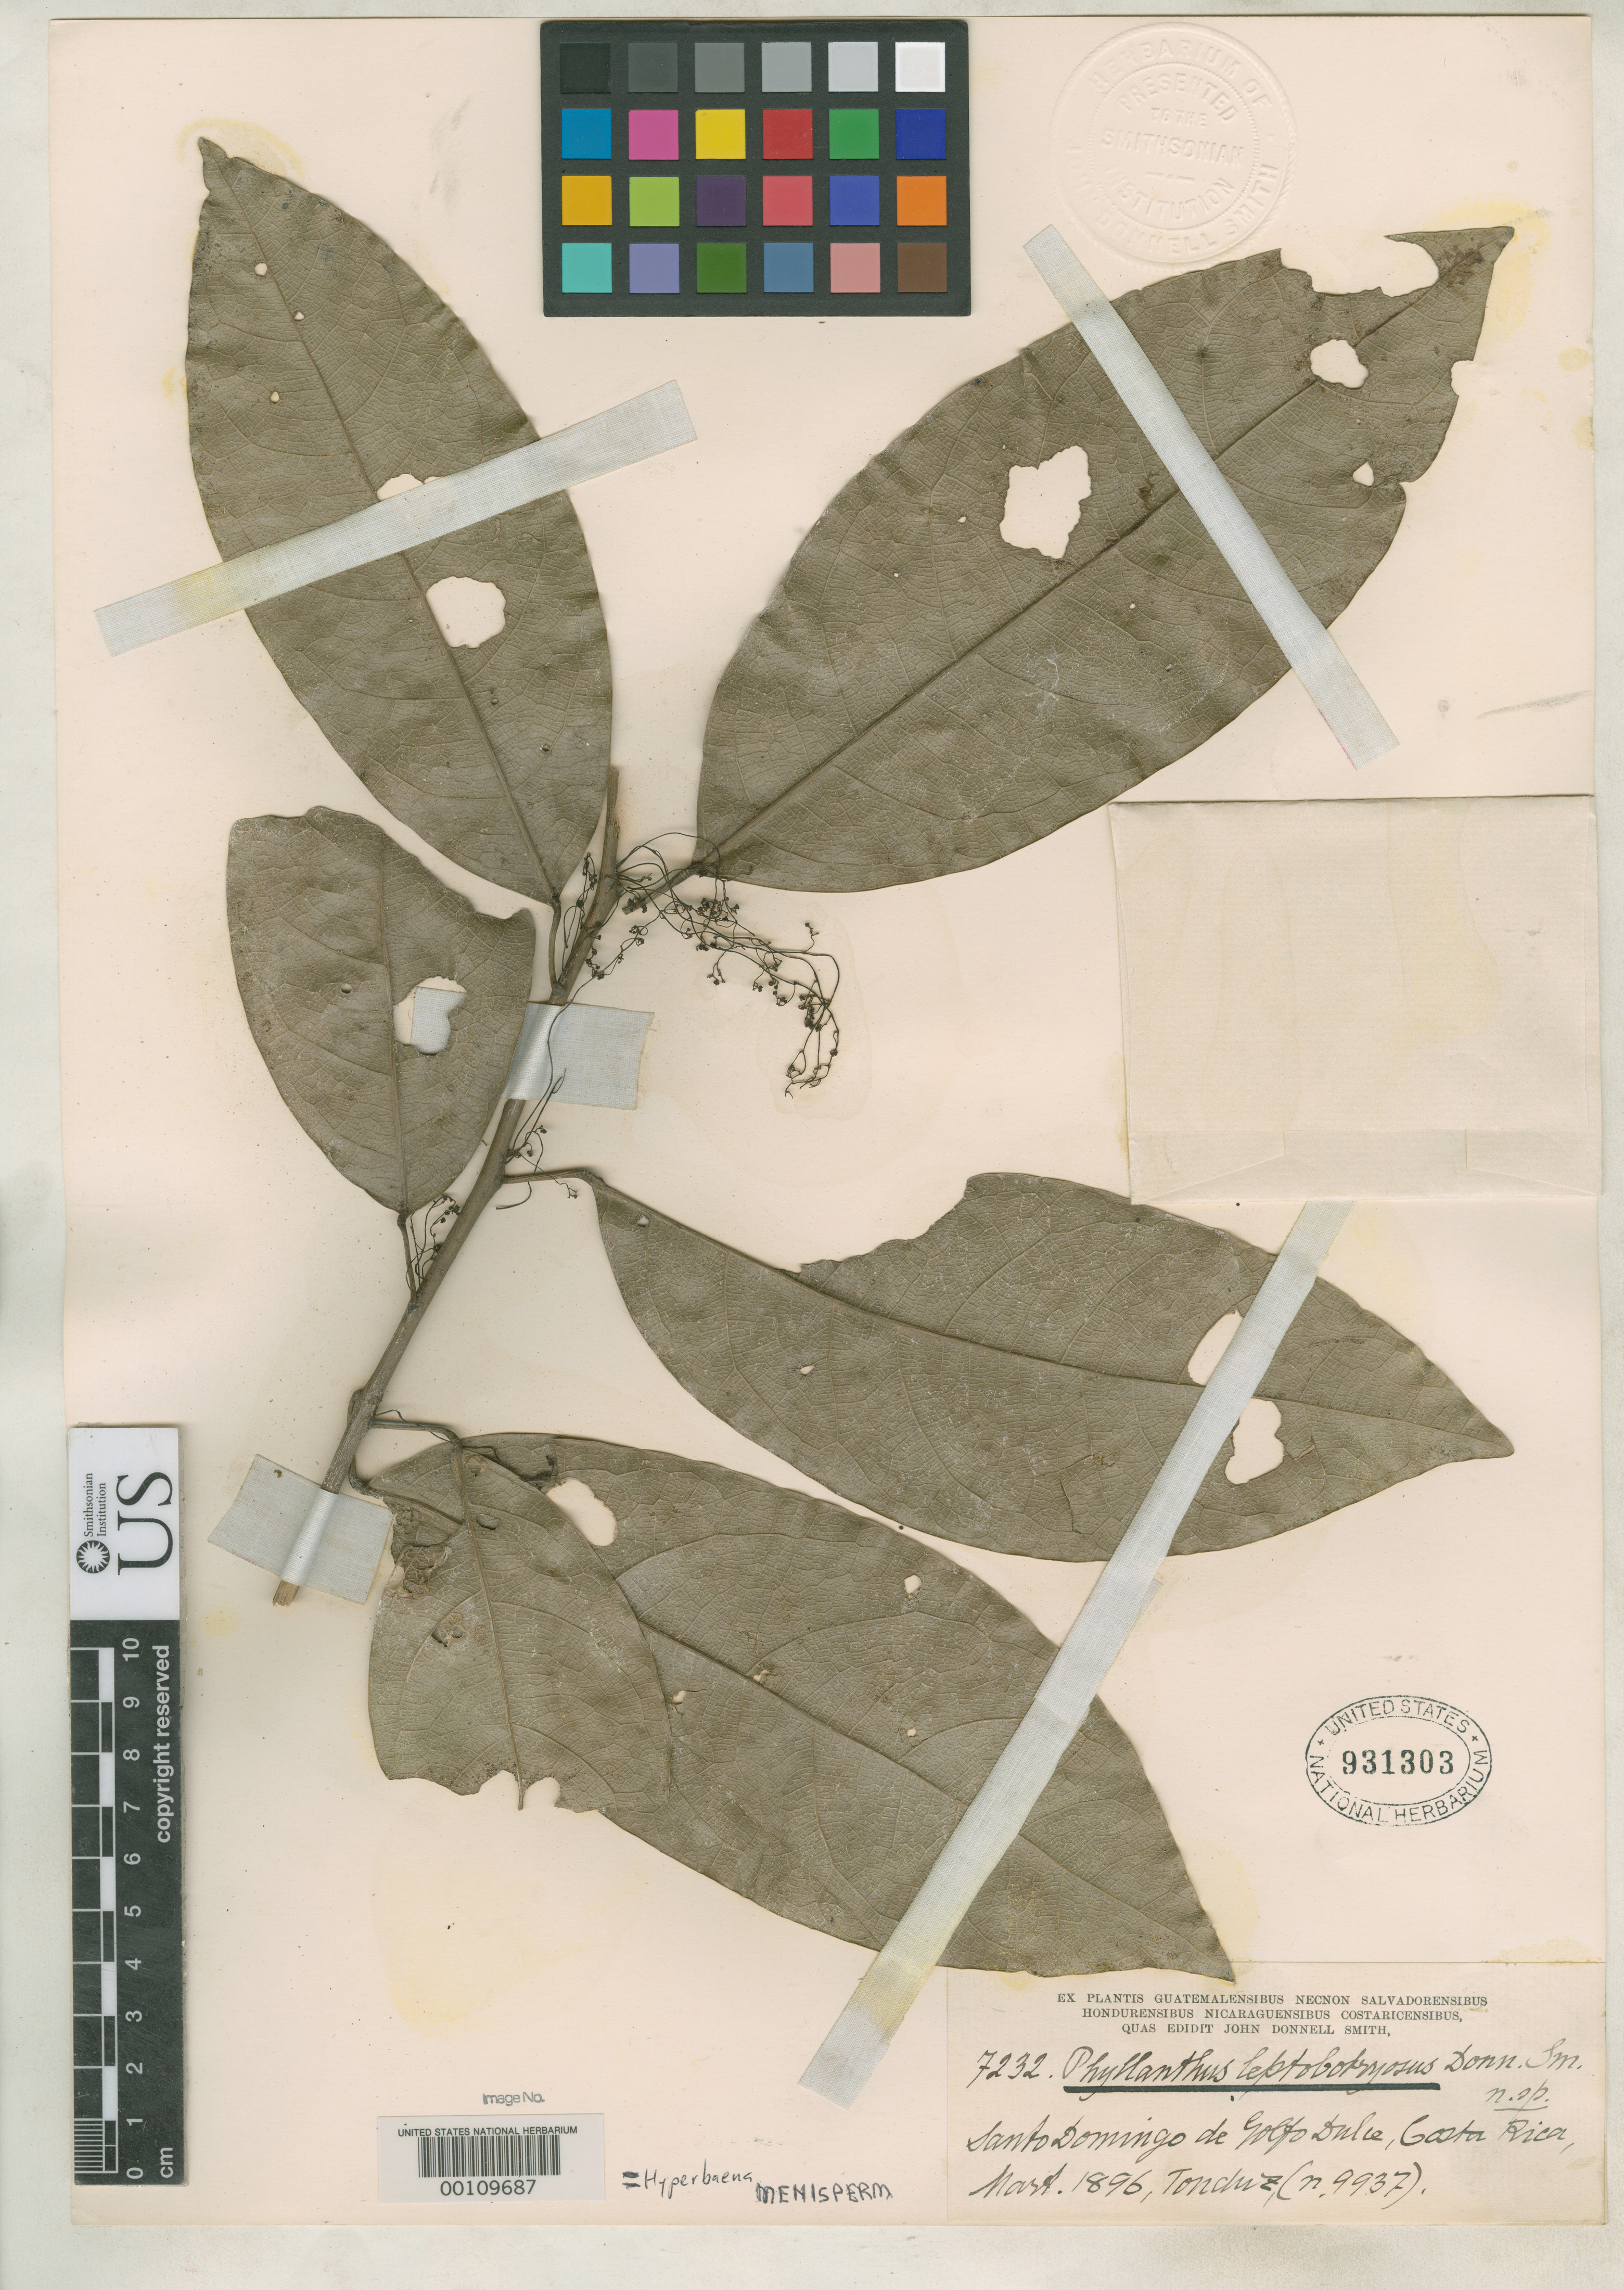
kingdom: Plantae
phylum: Tracheophyta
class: Magnoliopsida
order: Malpighiales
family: Phyllanthaceae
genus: Phyllanthus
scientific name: Phyllanthus leptobotryosus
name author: Donn. Sm.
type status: Isosyntype; Isotype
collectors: A. Tonduz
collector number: J.D.S. 7232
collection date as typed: Mar 1896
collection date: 1896-03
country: Costa Rica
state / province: Puntarenas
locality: Santo Domingo de Golfo Dulce.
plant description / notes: One of several US duplicates originally received from the John Donnell Smith herbarium, none identifiable as a holotype. At least 2 such duplicates were deaccessiond and sent to other herbaria (USNH 931306 to P, 931308 to NY). Mathias & Theobald (1981, Brittonia 33: 95; under Hyperbaena "leptobryosa") contend the "holotype" is at F, but unclear whether this is an effective lectotypification; there is at least one duplicate at F but it was never annotated by those authors (and was already annotated "isotype"). Another duplicate at F (their number 195419 as cited in protologue) is the holotype of Hyperbaena isophylla Standl. (nom. illeg. superfl., based on same collection) but neither record nor image for that specimen found on Field Museum website as of Oct. 2016. Tonduz 9937 was apparently re-numbered as "7232" by Donnell Smith, but (mis) cited in the protologue as "7332" [all duplicates seen by me at US and online are numbered 7232 rather than 7332]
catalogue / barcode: US 931303